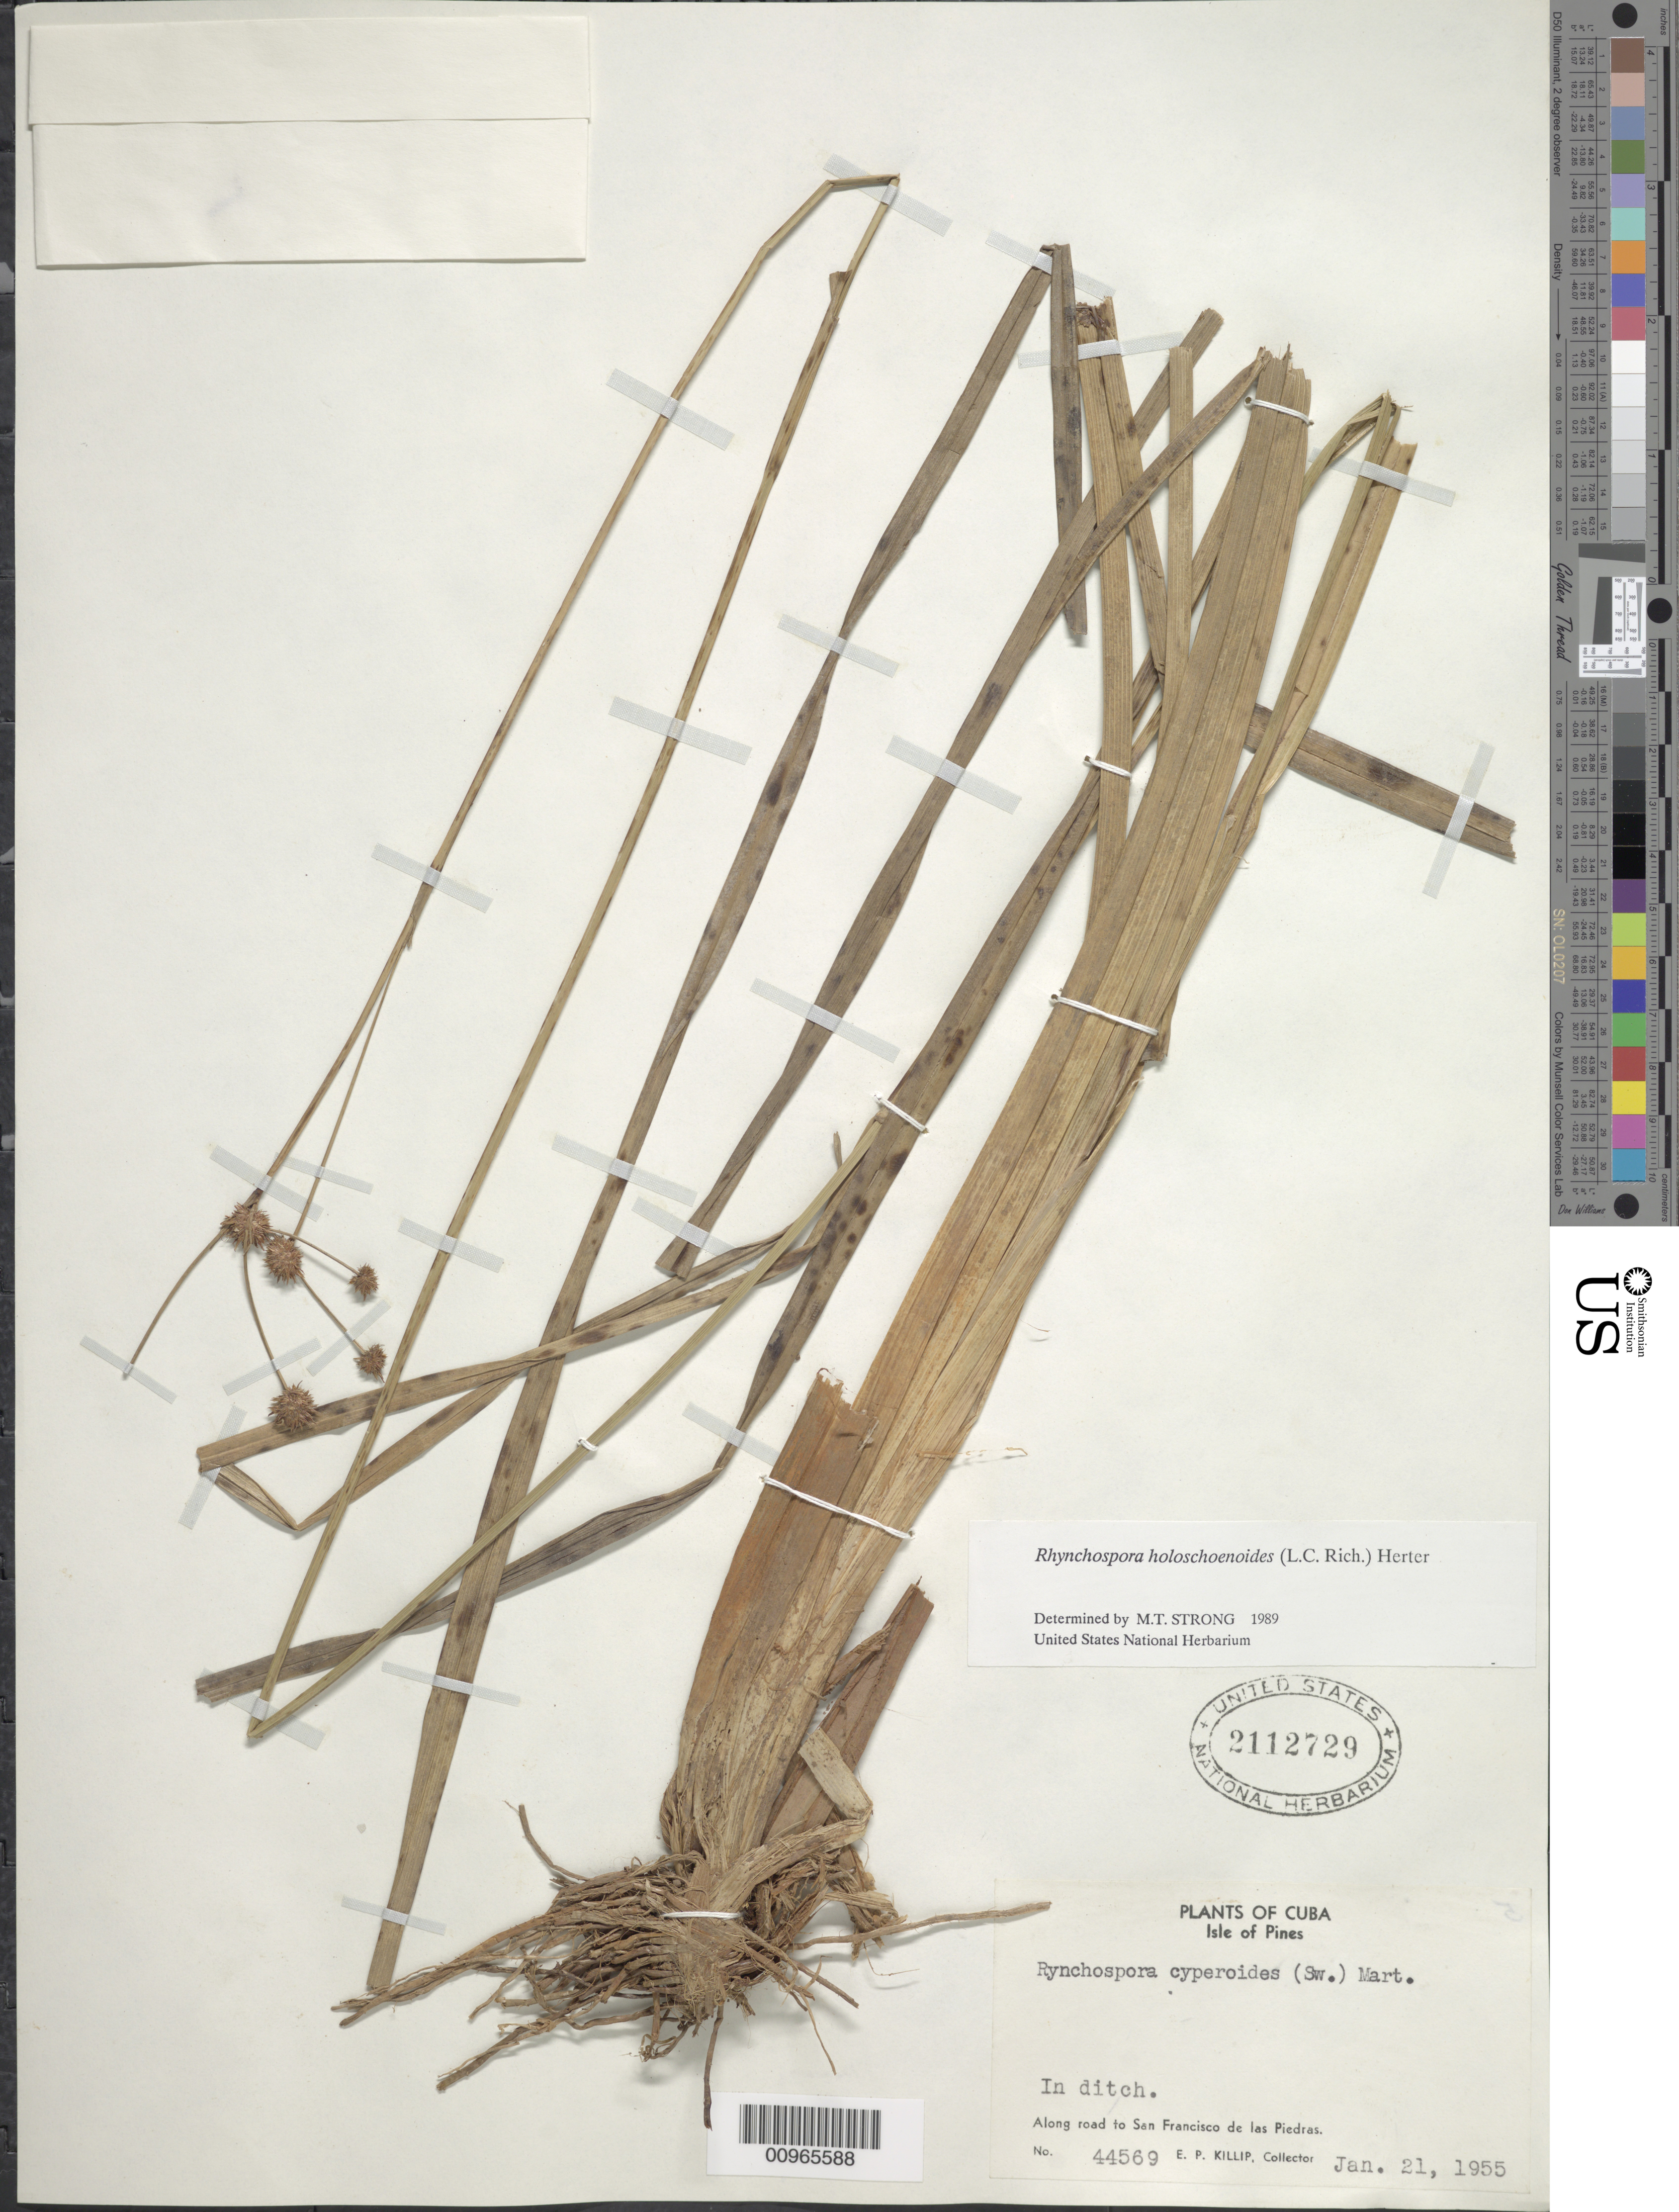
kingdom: Plantae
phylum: Tracheophyta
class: Liliopsida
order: Poales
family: Cyperaceae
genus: Rhynchospora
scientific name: Rhynchospora holoschoenoides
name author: (Rich.) Herter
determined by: Strong, M. T., (US), Smithsonian Institution - National Museum of Natural History (UNITED STATES)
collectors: E. P. Killip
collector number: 44569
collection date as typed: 21 Jan 1955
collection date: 1955-01-21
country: Cuba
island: Isla de la Juventud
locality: In ditch along road to San Francisco de las Piedras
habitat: In ditch along road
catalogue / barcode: US 2112729